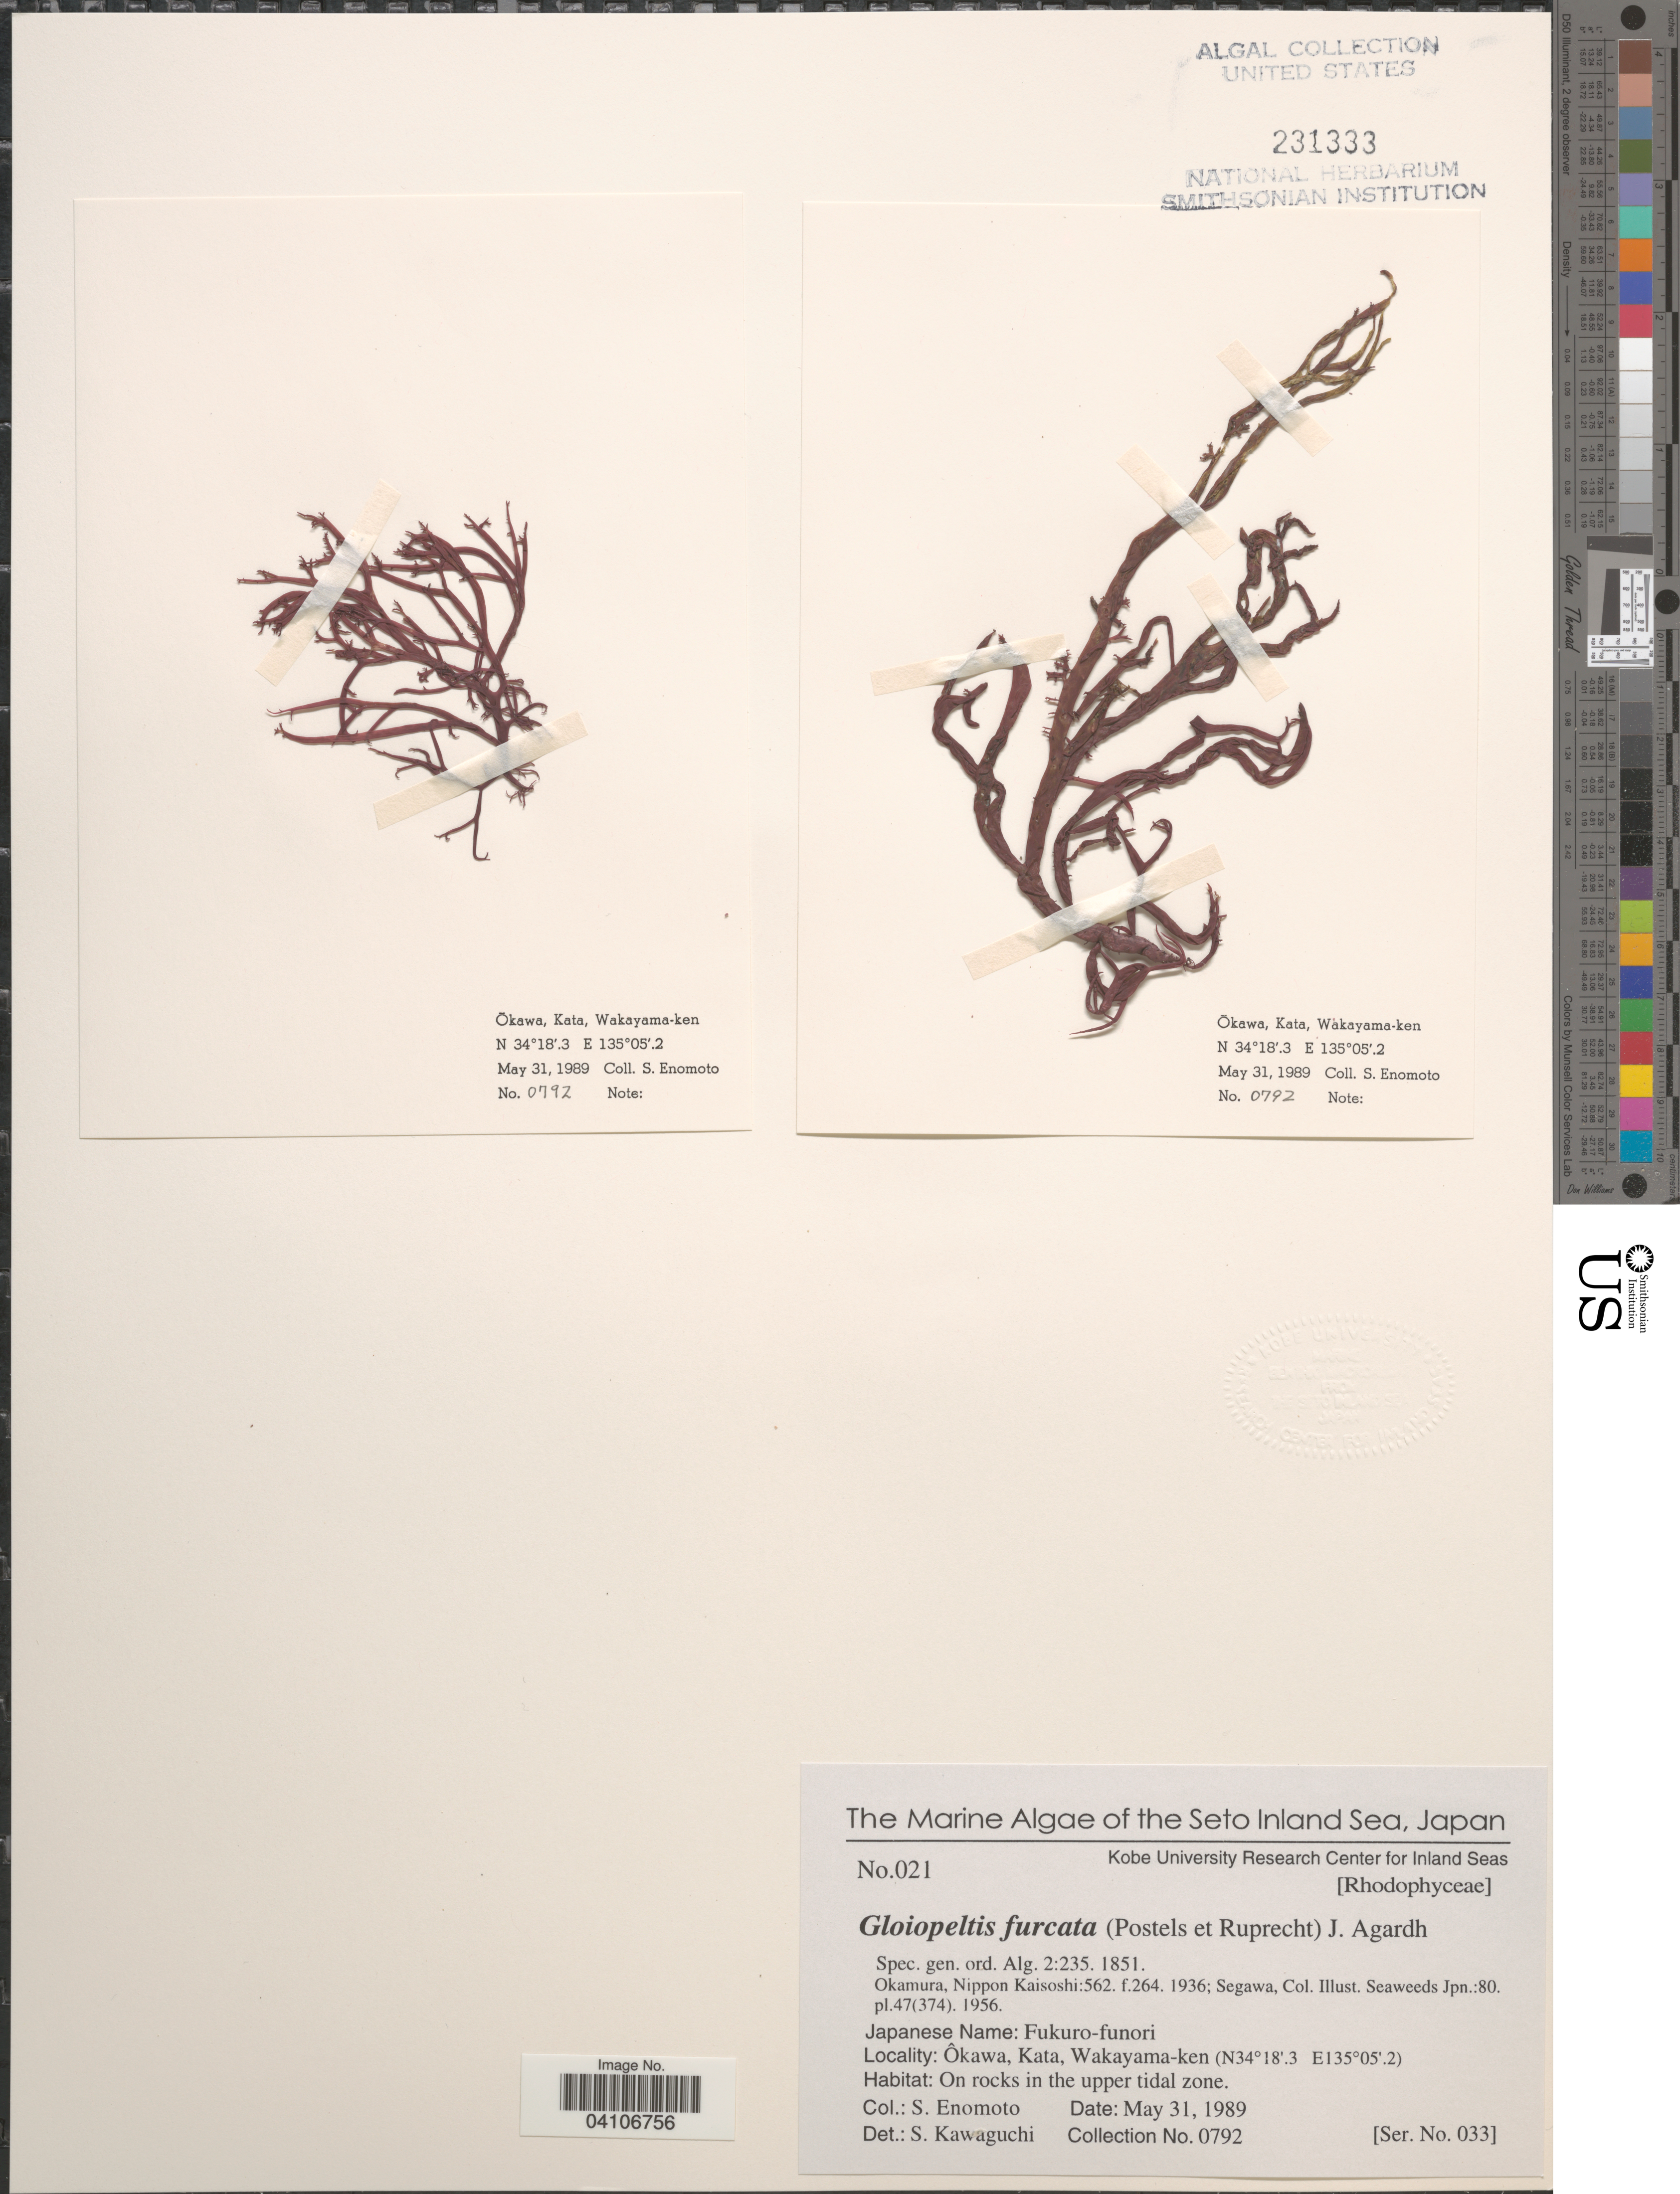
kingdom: Plantae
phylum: Rhodophyta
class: Florideophyceae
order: Gigartinales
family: Endocladiaceae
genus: Gloiopeltis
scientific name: Gloiopeltis furcata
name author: (Postels & Rupr.) J. Agardh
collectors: S. Enomoto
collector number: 0792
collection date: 1989-05-31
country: Japan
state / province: Wakayama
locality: The Seto Inland Sea. Ôkawa, Kata, Wakayama-ken. On rocks in the upper tidal zone.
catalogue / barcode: US 231333